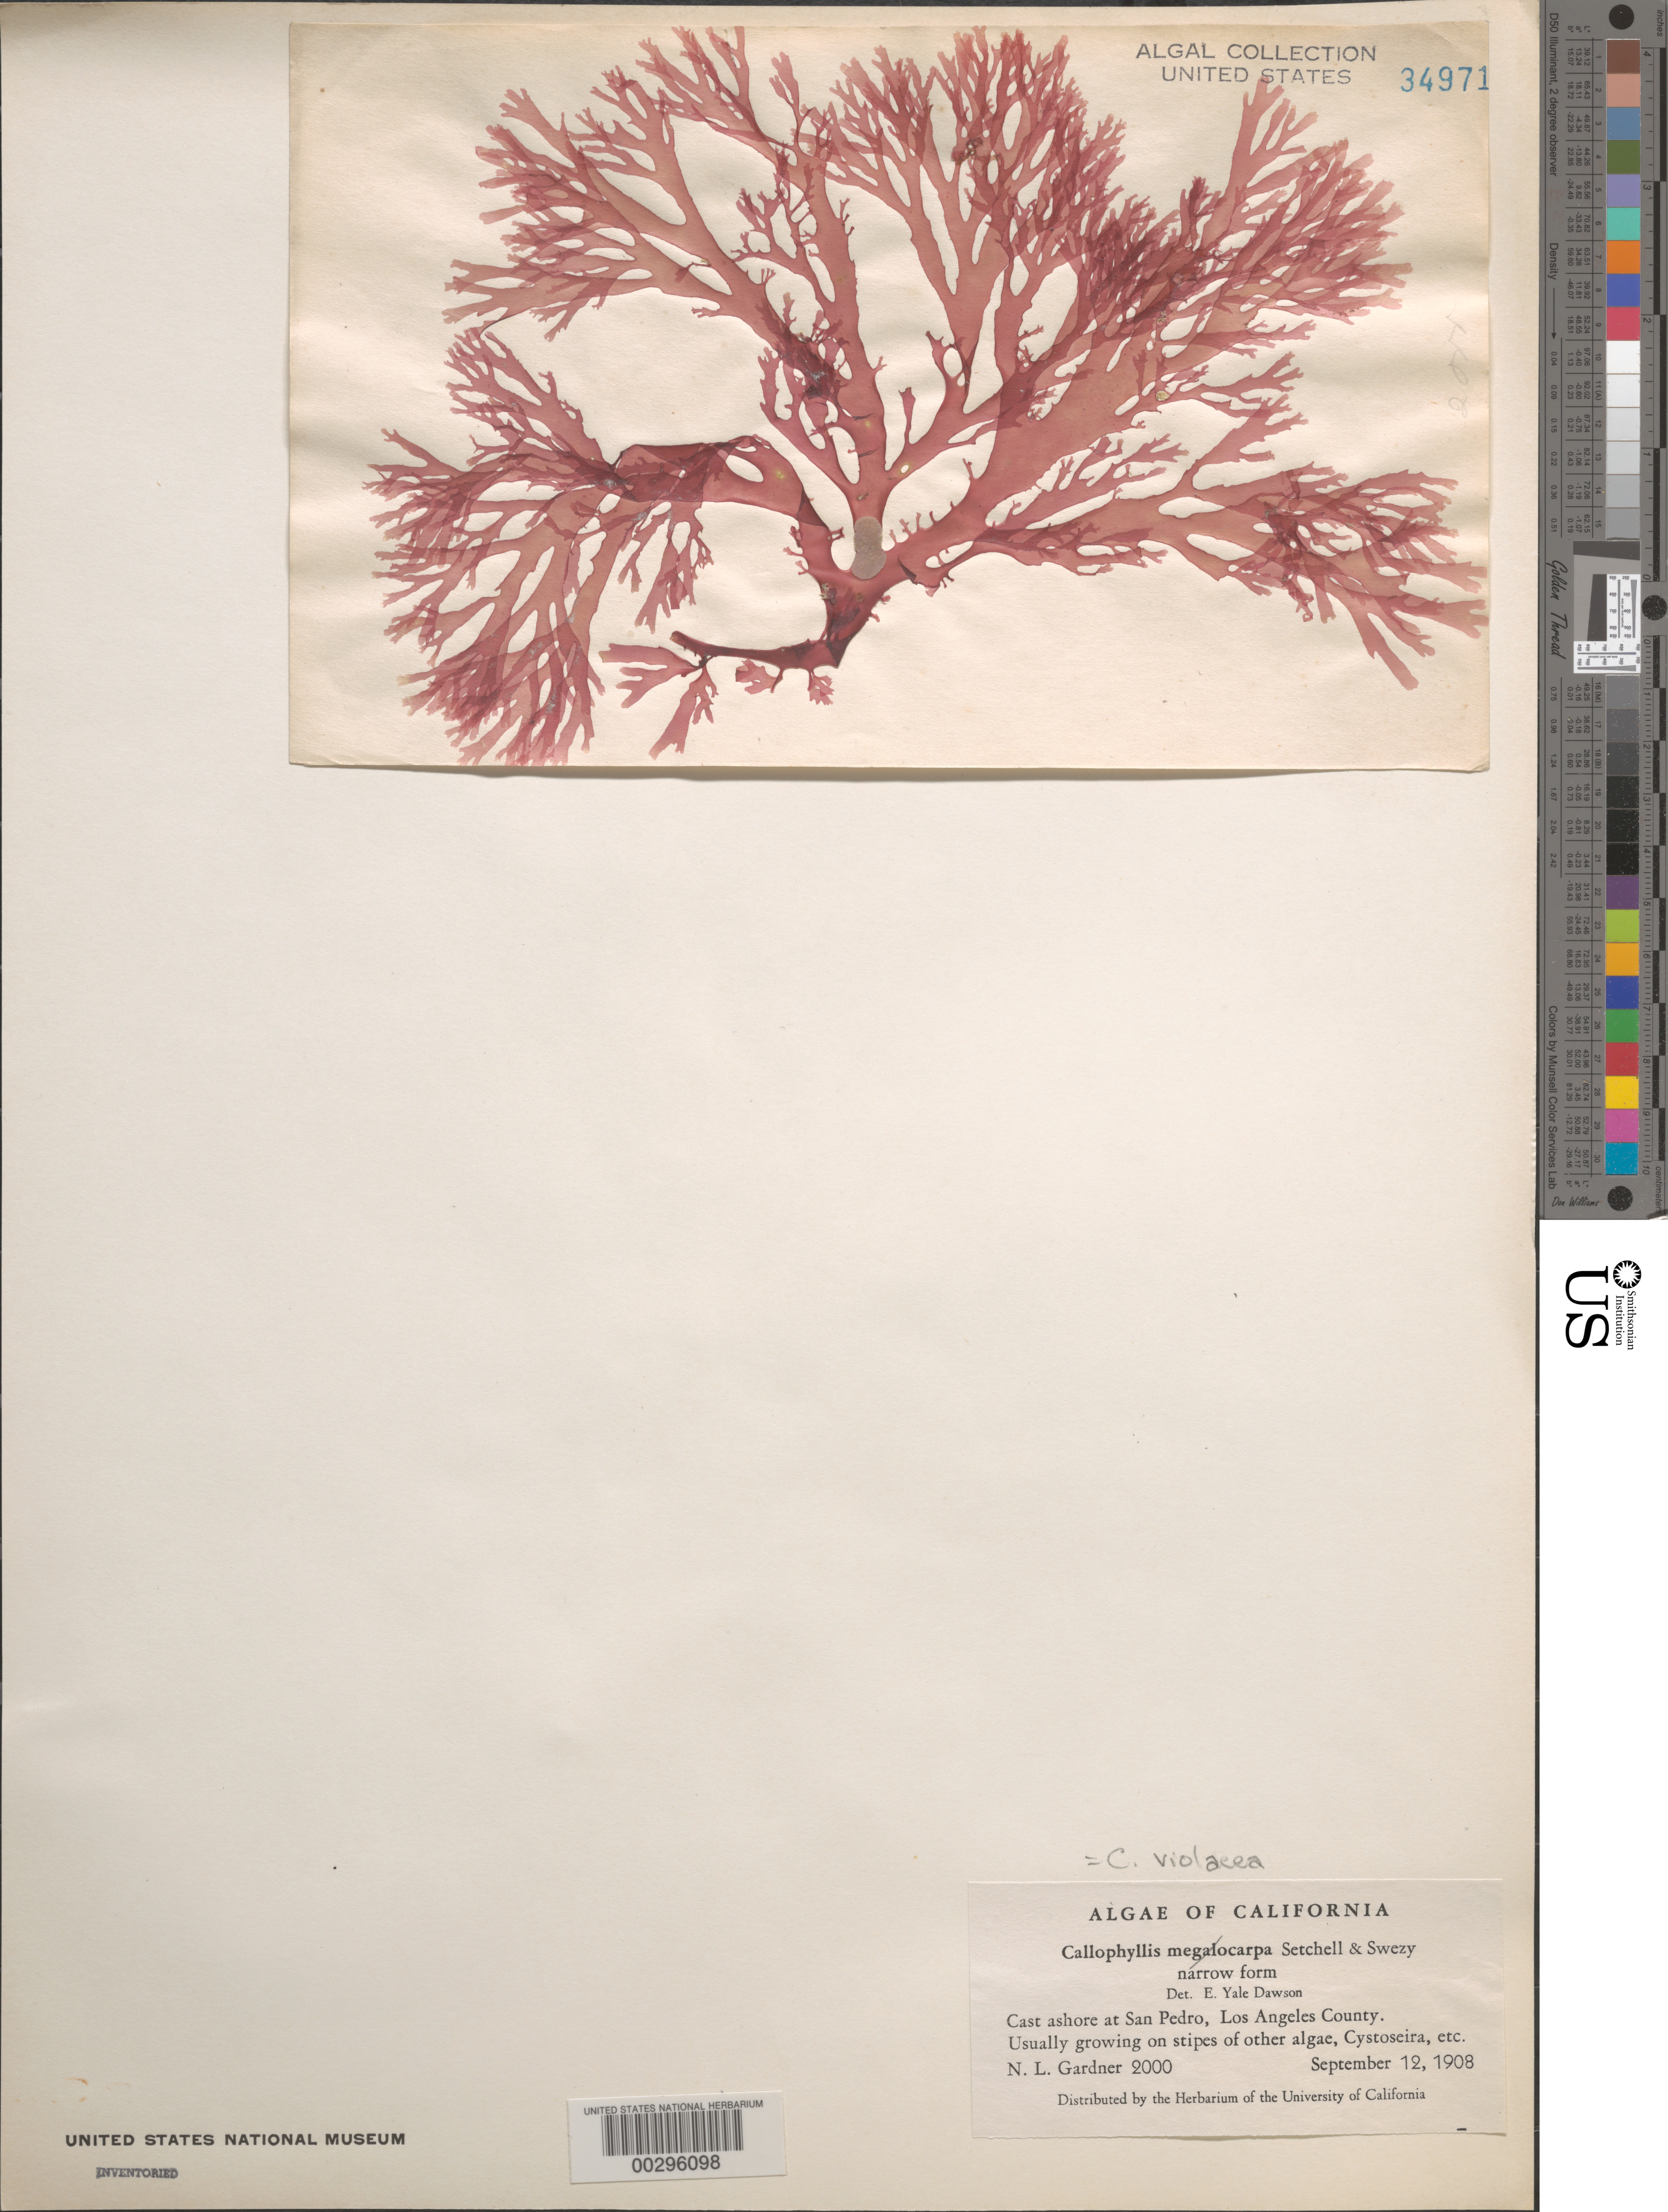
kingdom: Plantae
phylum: Rhodophyta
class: Florideophyceae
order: Gigartinales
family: Kallymeniaceae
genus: Callophyllis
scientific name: Callophyllis violacea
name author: J. Agardh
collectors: N. Gardner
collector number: NLG 2000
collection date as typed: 12 Sep 1908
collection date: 1908-09-12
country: United States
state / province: California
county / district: Los Angeles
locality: San Pedro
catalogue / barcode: US 34971